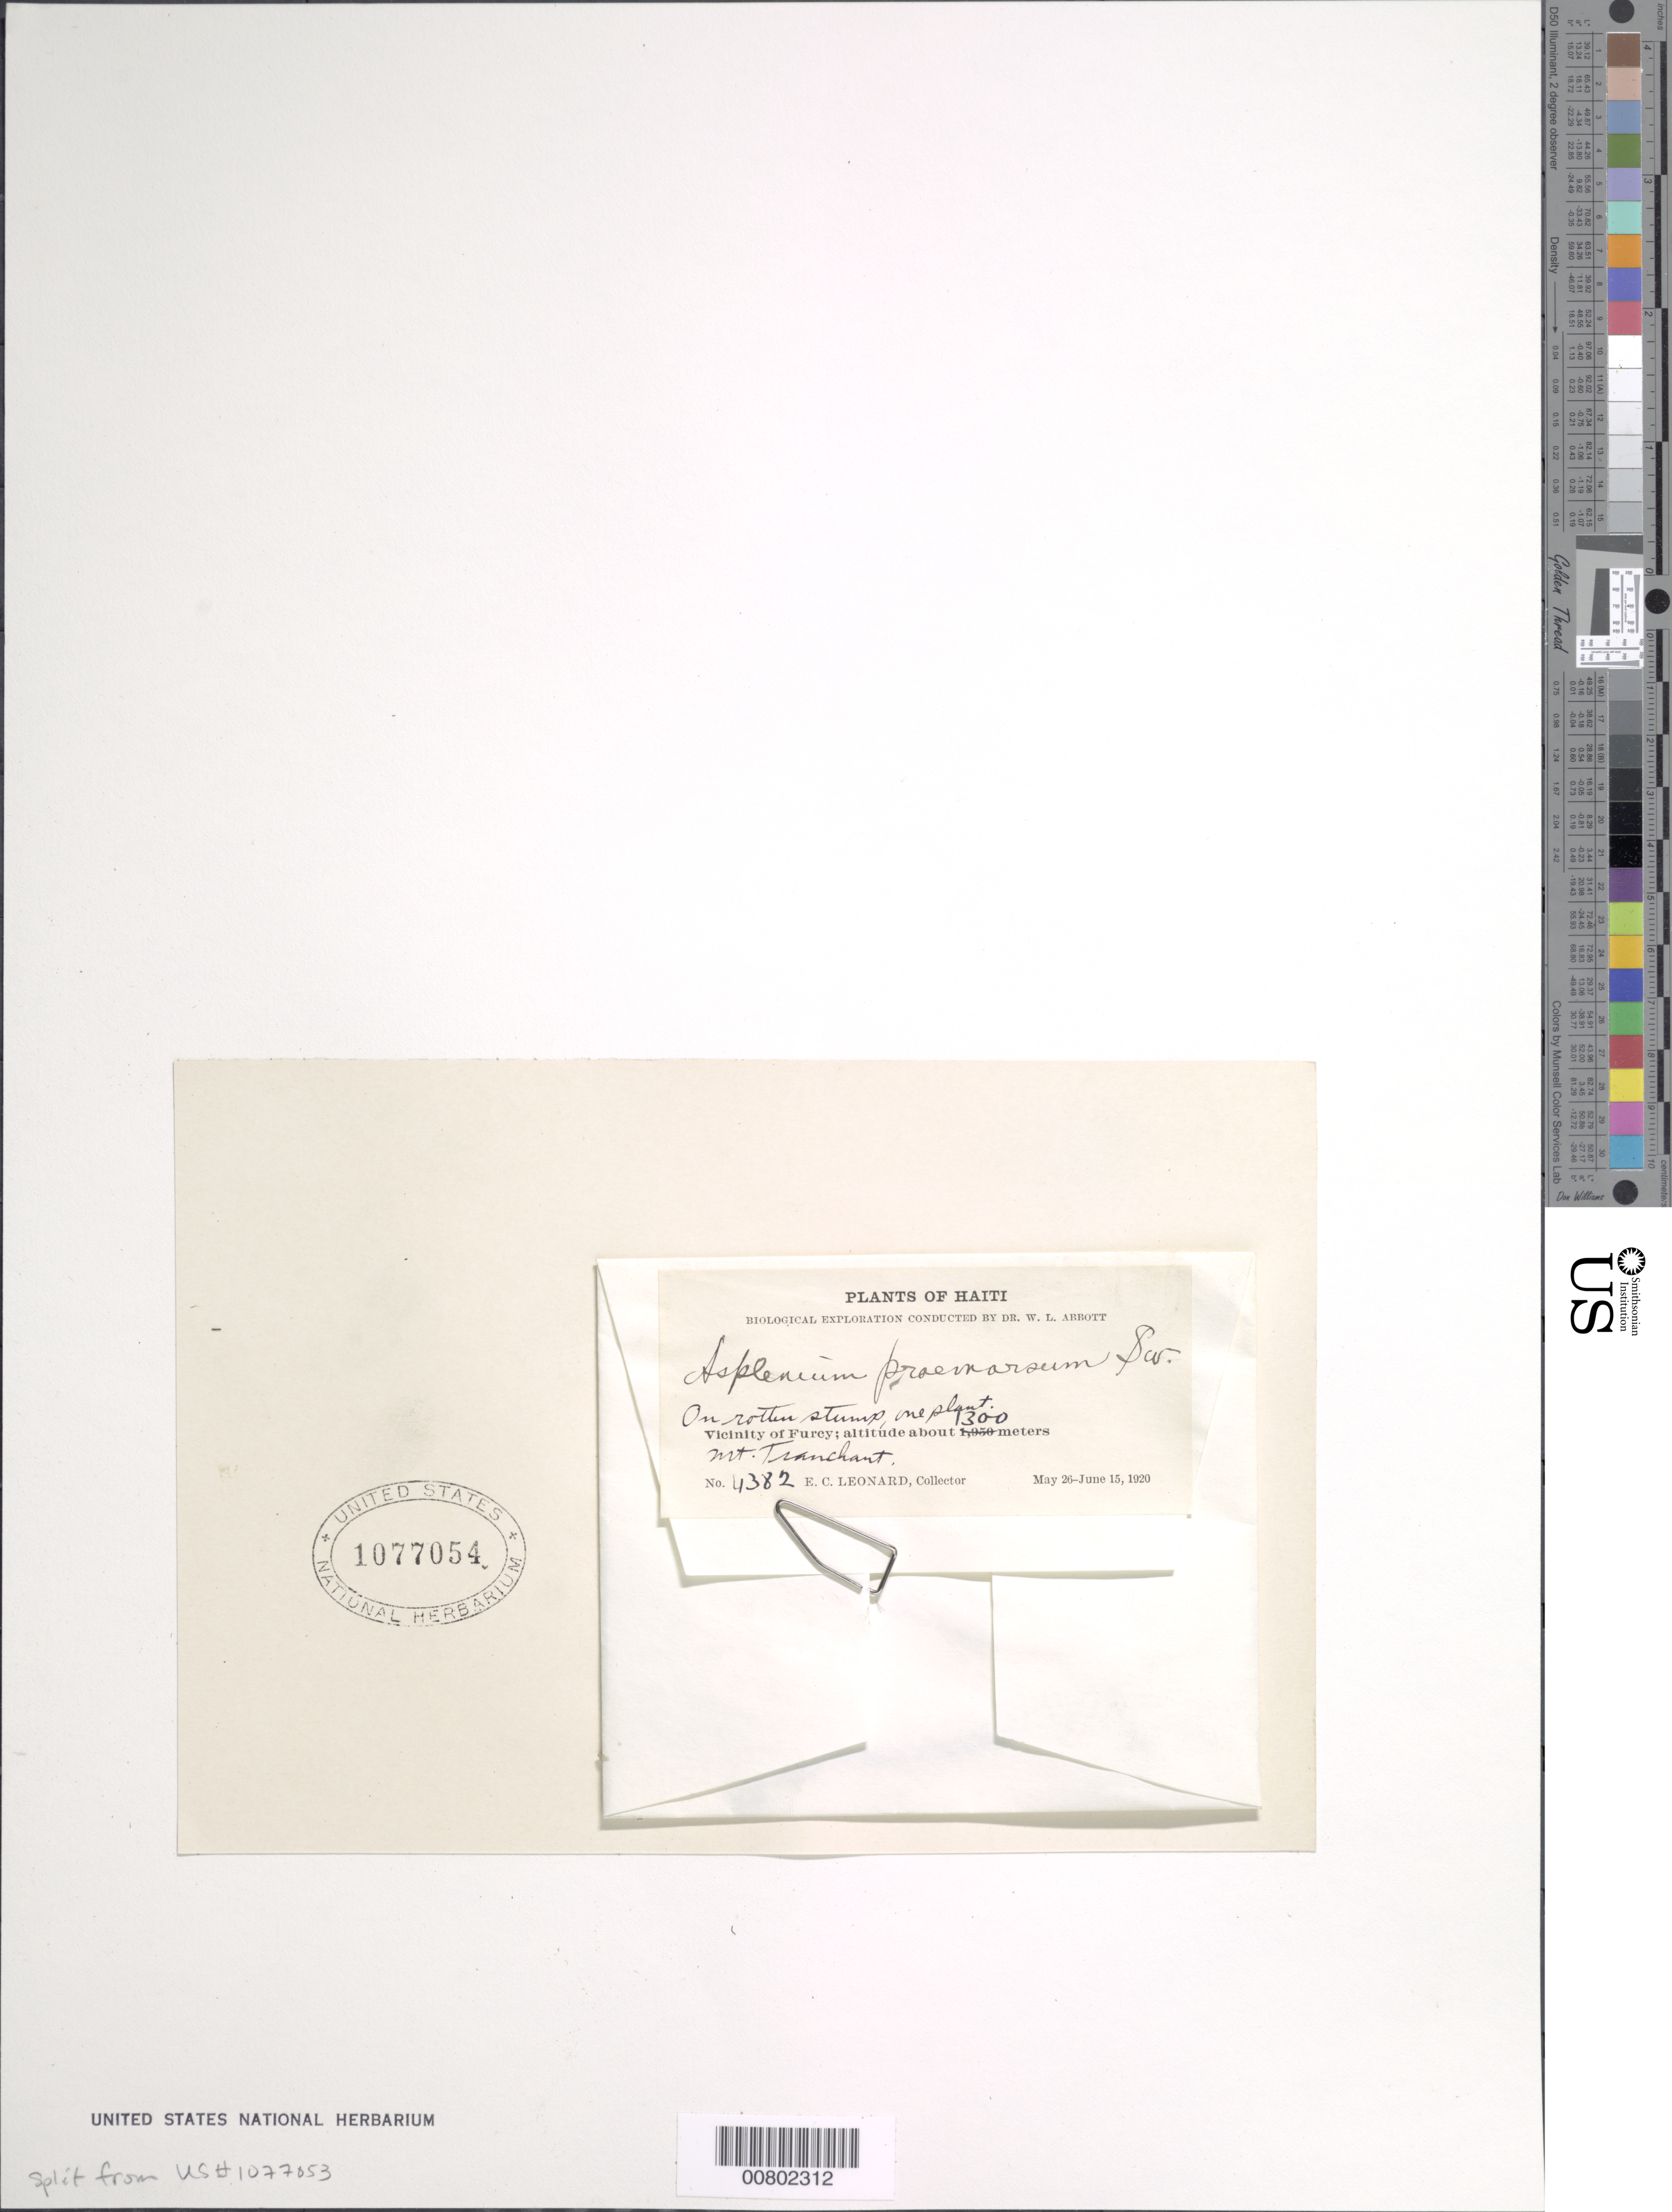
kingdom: Plantae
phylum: Tracheophyta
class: Polypodiopsida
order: Polypodiales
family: Aspleniaceae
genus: Asplenium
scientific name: Asplenium praemorsum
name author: Sw.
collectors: E. C. Leonard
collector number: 4382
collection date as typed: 26 May 1920 to 15 Jun 1920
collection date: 1920-05-26/1920-06-15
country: Haiti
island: Hispaniola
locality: Furcy vicinity, Mt. Tranchant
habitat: Rotten stump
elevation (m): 1300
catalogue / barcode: US 1077054